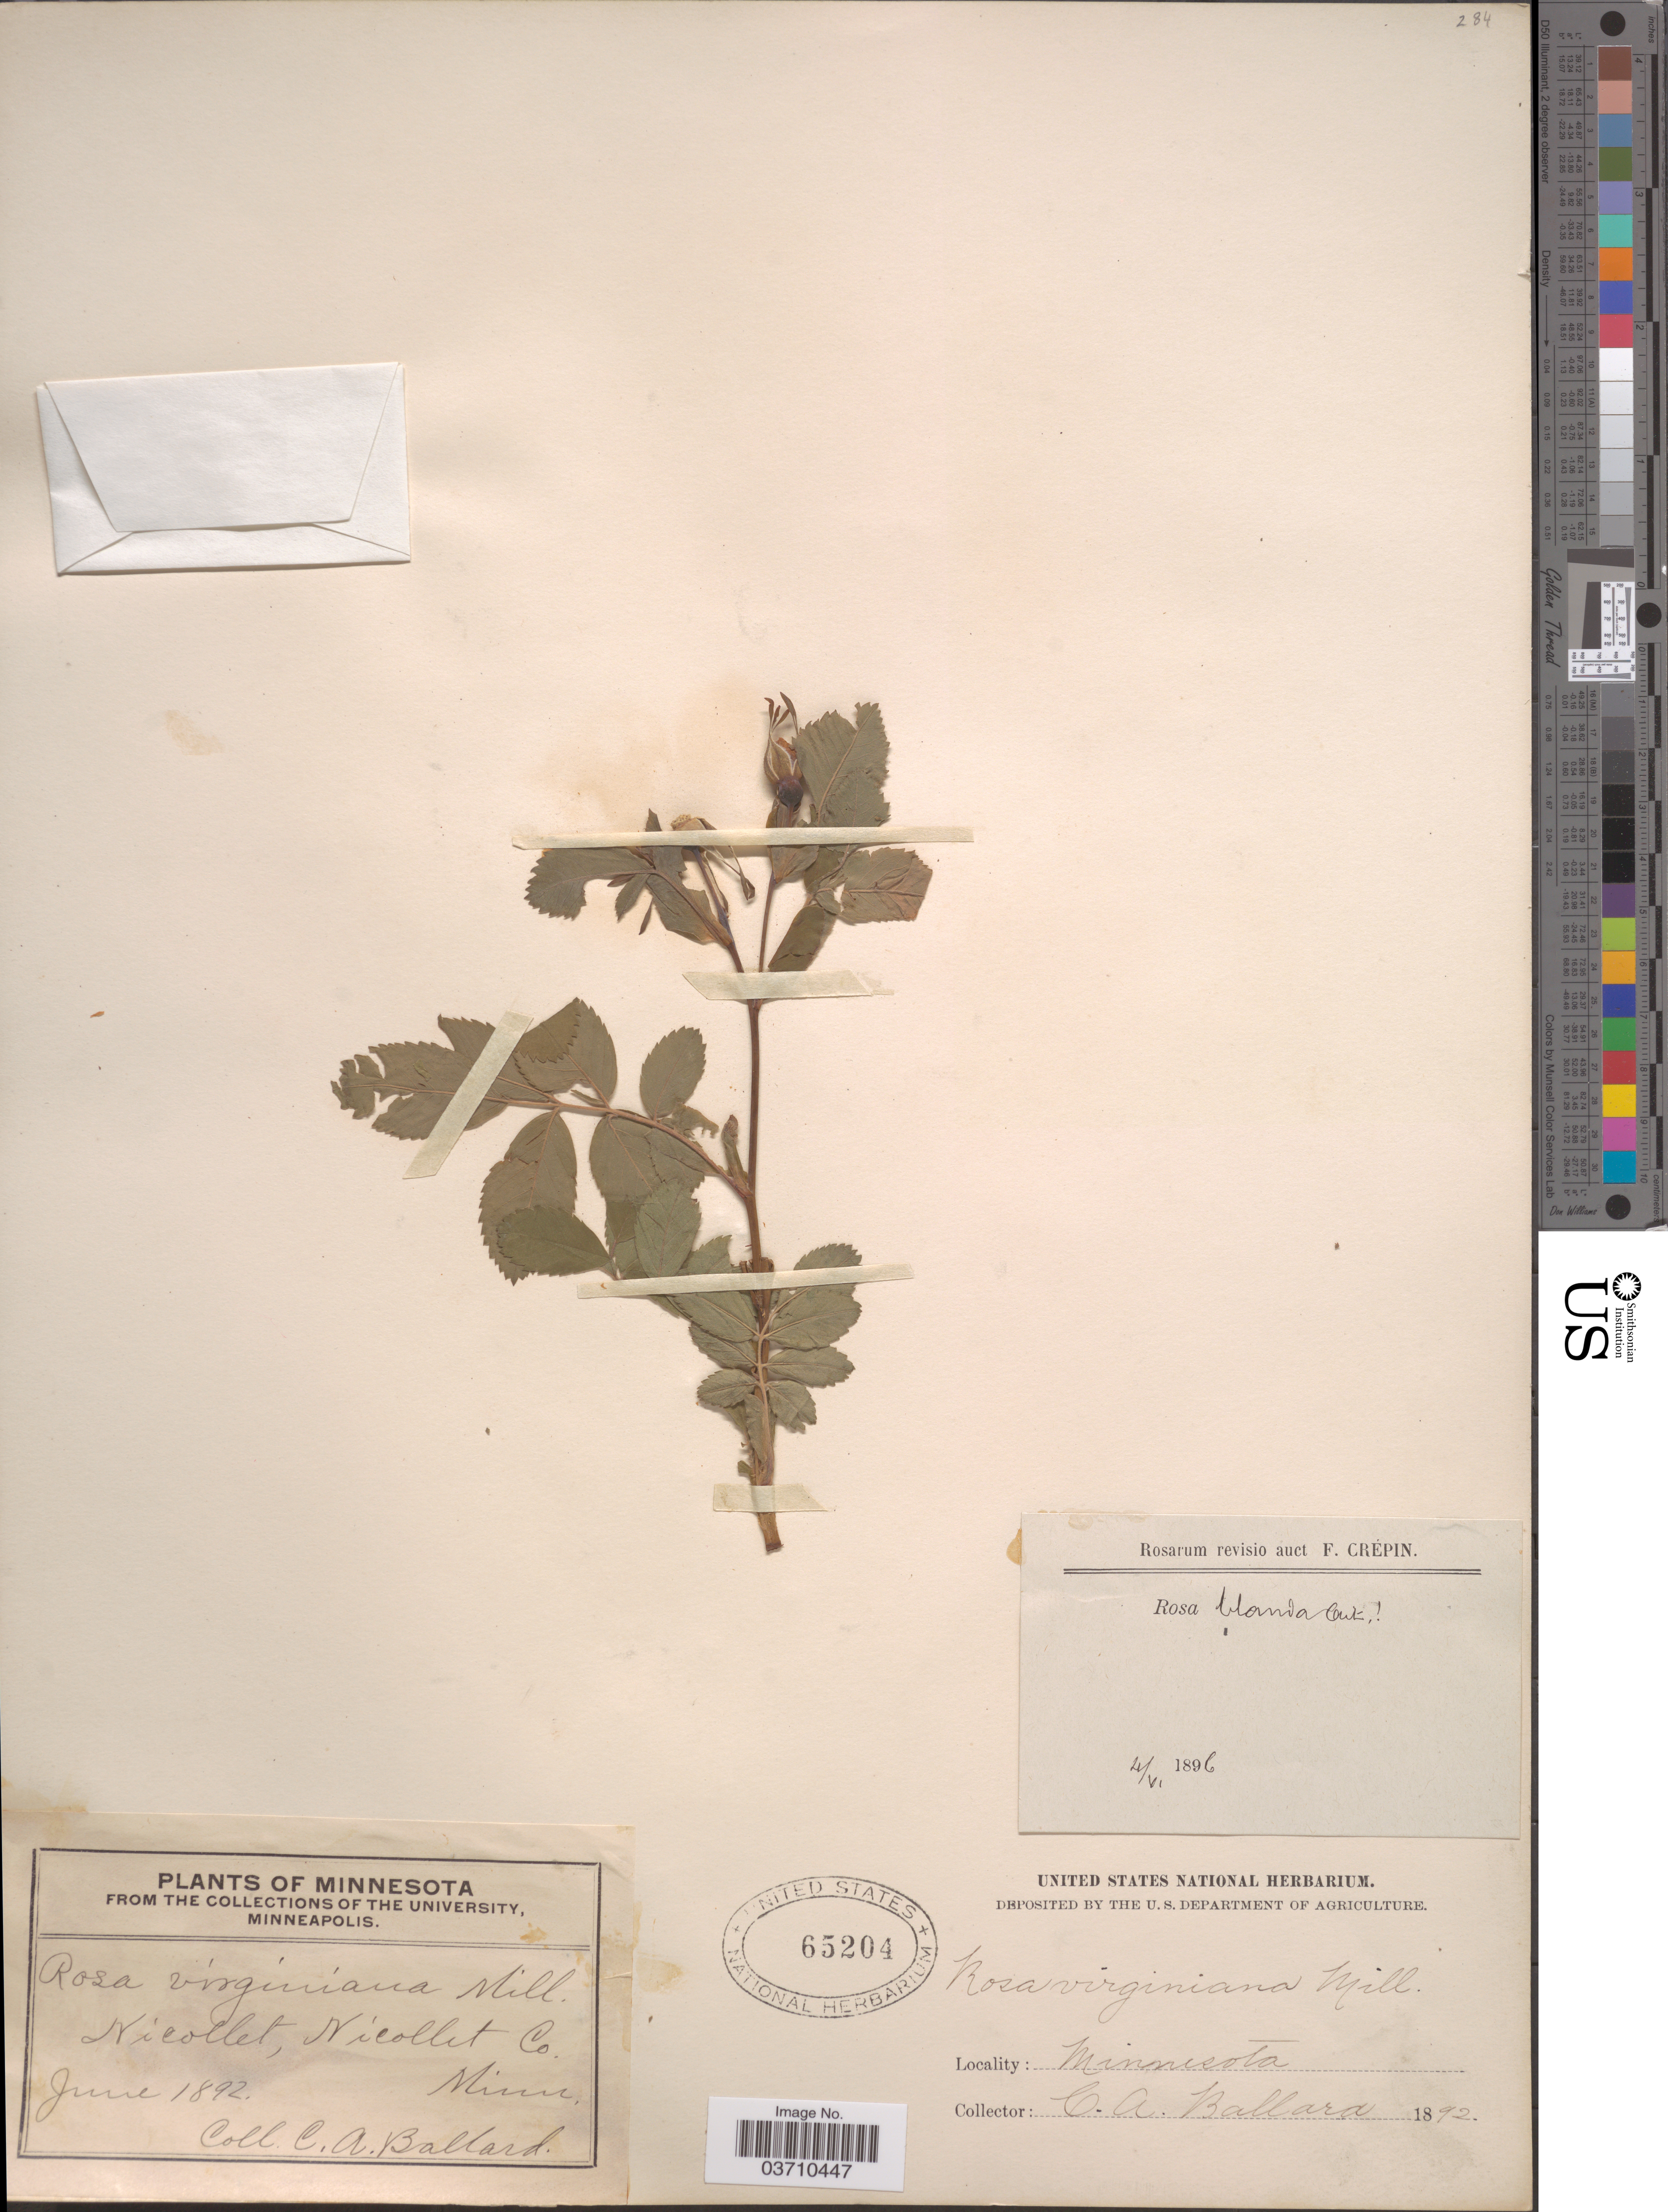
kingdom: Plantae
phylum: Tracheophyta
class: Magnoliopsida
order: Rosales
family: Rosaceae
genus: Rosa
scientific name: Rosa blanda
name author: Aiton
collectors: C. A. Ballard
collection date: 1892-06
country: United States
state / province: Minnesota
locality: Nicolett, Nicolett Co.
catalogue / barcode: US 65204